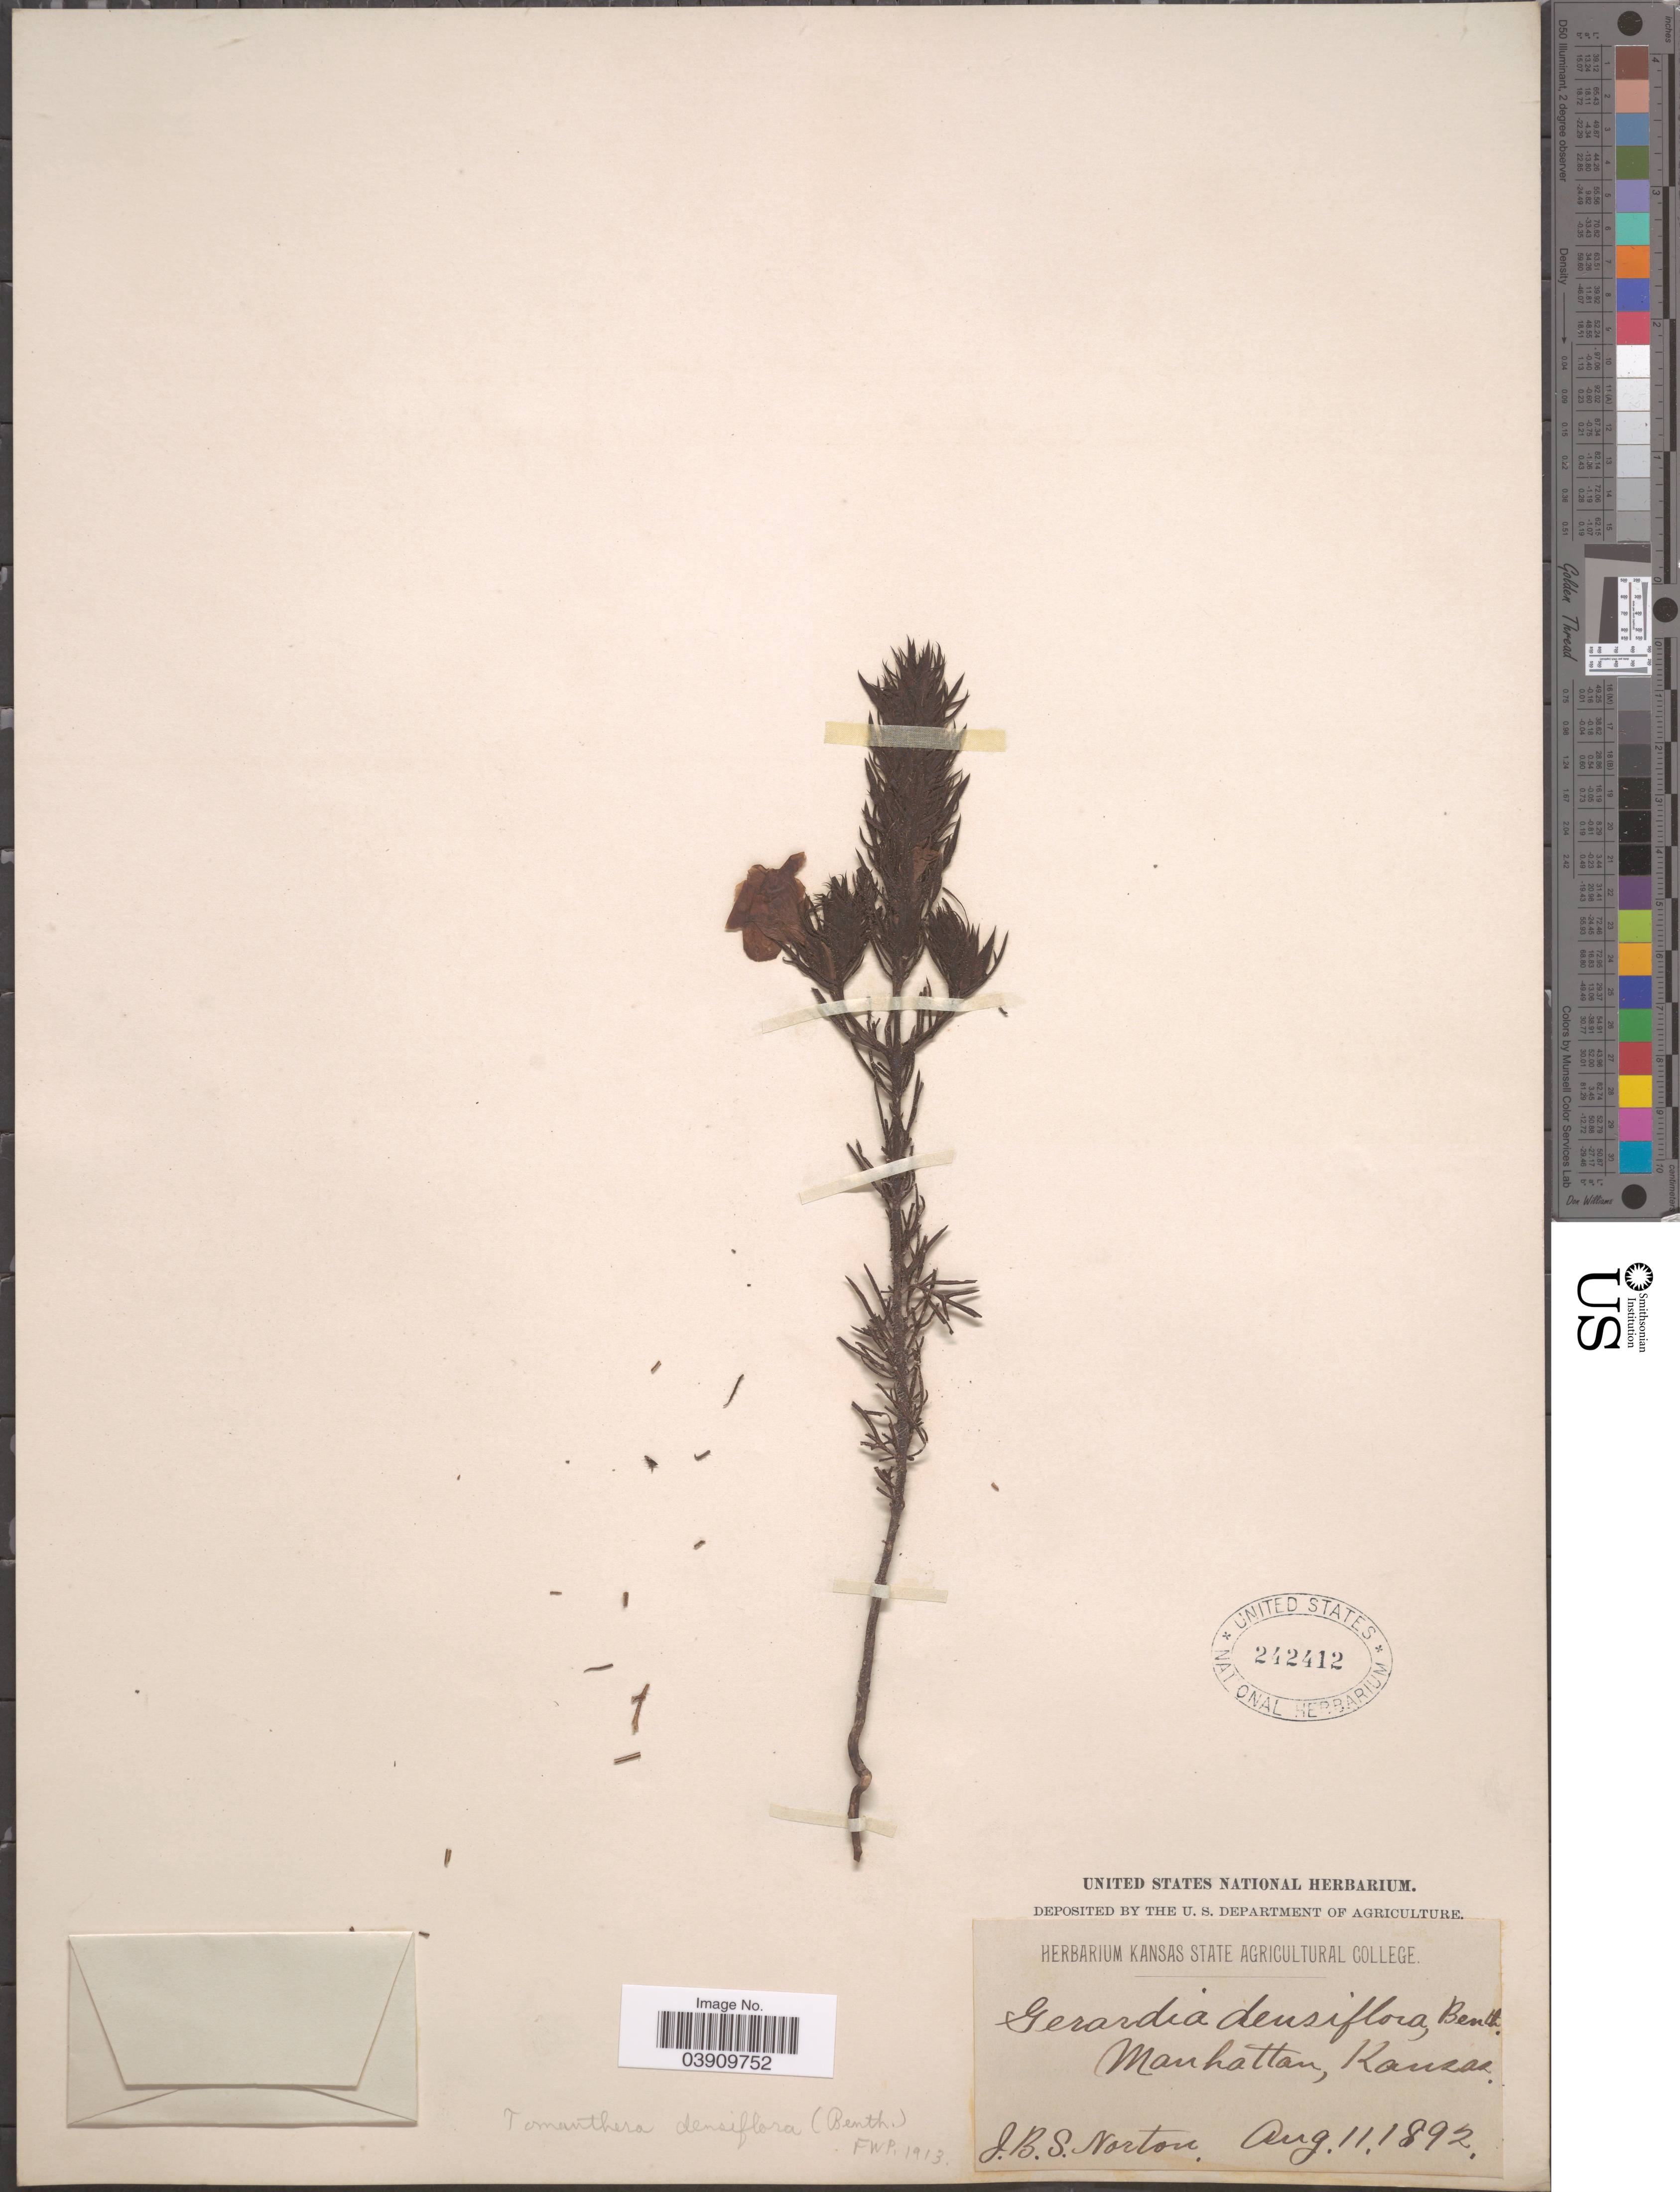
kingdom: Plantae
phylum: Tracheophyta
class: Magnoliopsida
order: Lamiales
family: Orobanchaceae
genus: Tomanthera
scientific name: Tomanthera densiflora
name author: (Benth.) Pennell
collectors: J. B. S. Norton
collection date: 1892-08-11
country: United States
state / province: Kansas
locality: Manhattan.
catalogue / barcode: US 242412